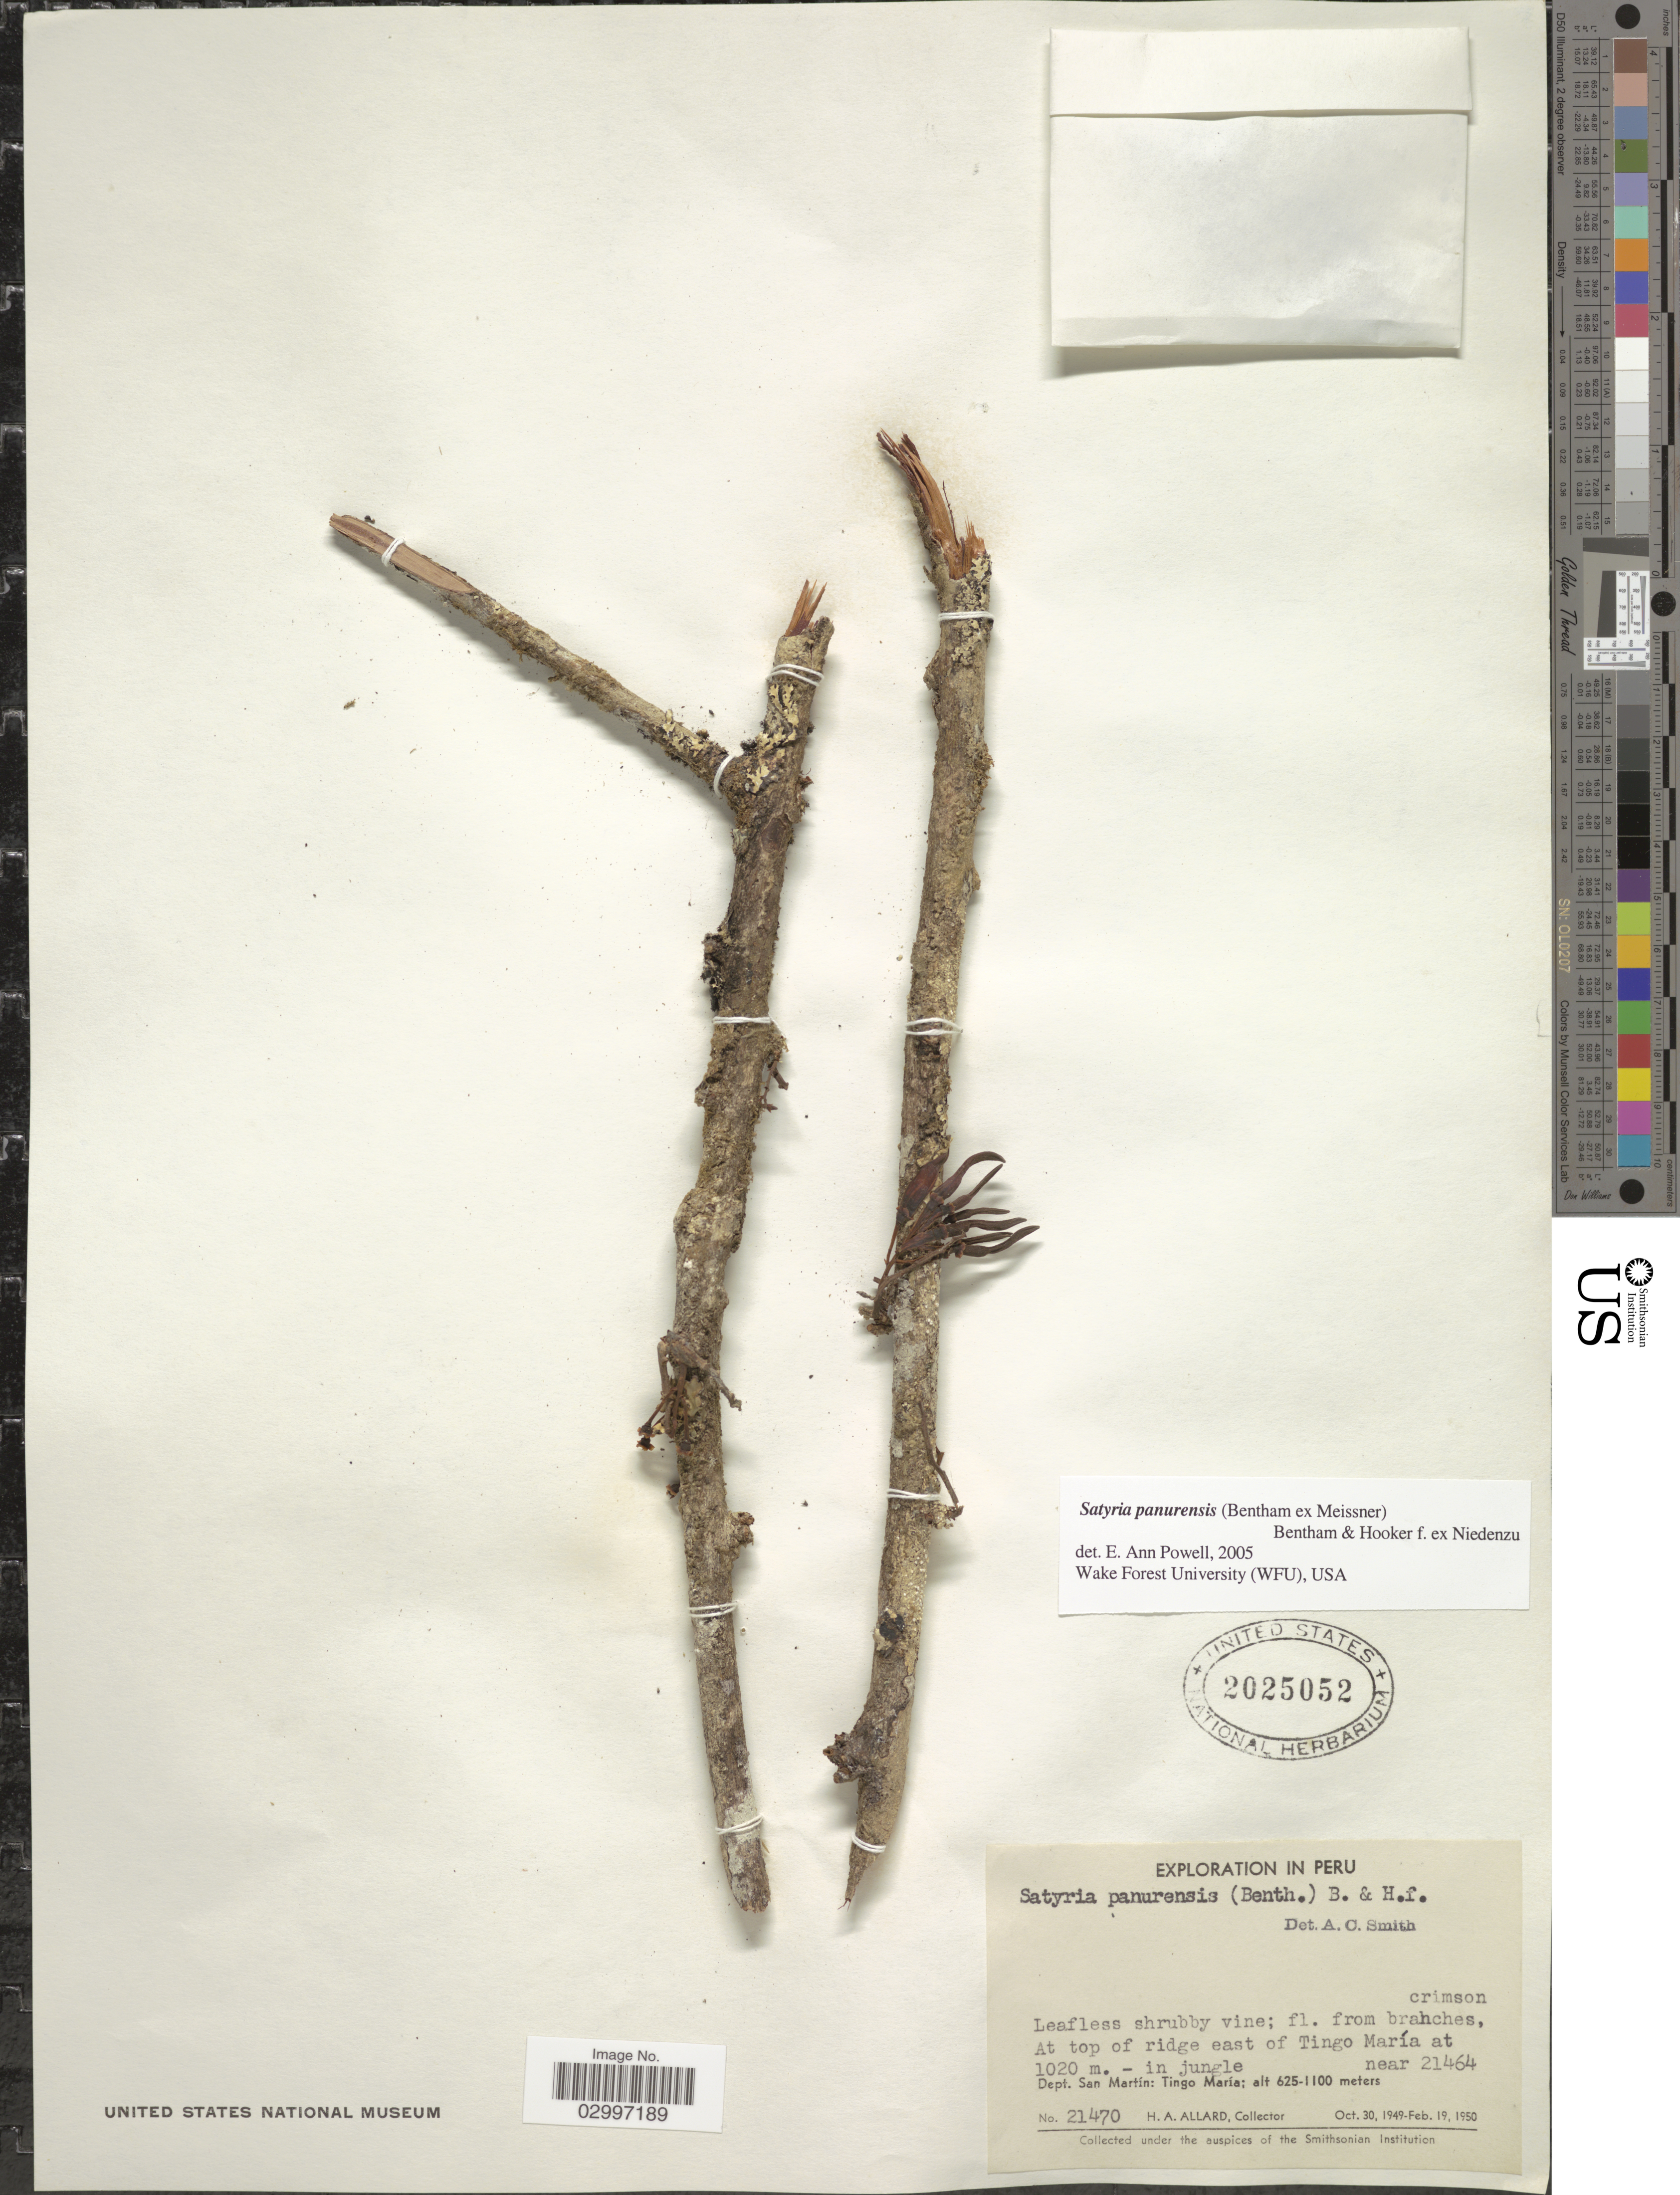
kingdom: Plantae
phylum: Tracheophyta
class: Magnoliopsida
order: Ericales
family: Ericaceae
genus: Satyria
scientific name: Satyria panurensis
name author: (Benth. ex Meisn.) Benth. & Hook. f. ex Nied.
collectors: H. A. Allard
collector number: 21470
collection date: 1949-10-30/1950-02-19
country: Peru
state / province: San Martín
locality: At top of ridge east of Tingo María, Dept. San Martín: Tingo María, near 21464.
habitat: at top of ridge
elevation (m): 1020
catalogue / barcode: US 2025052